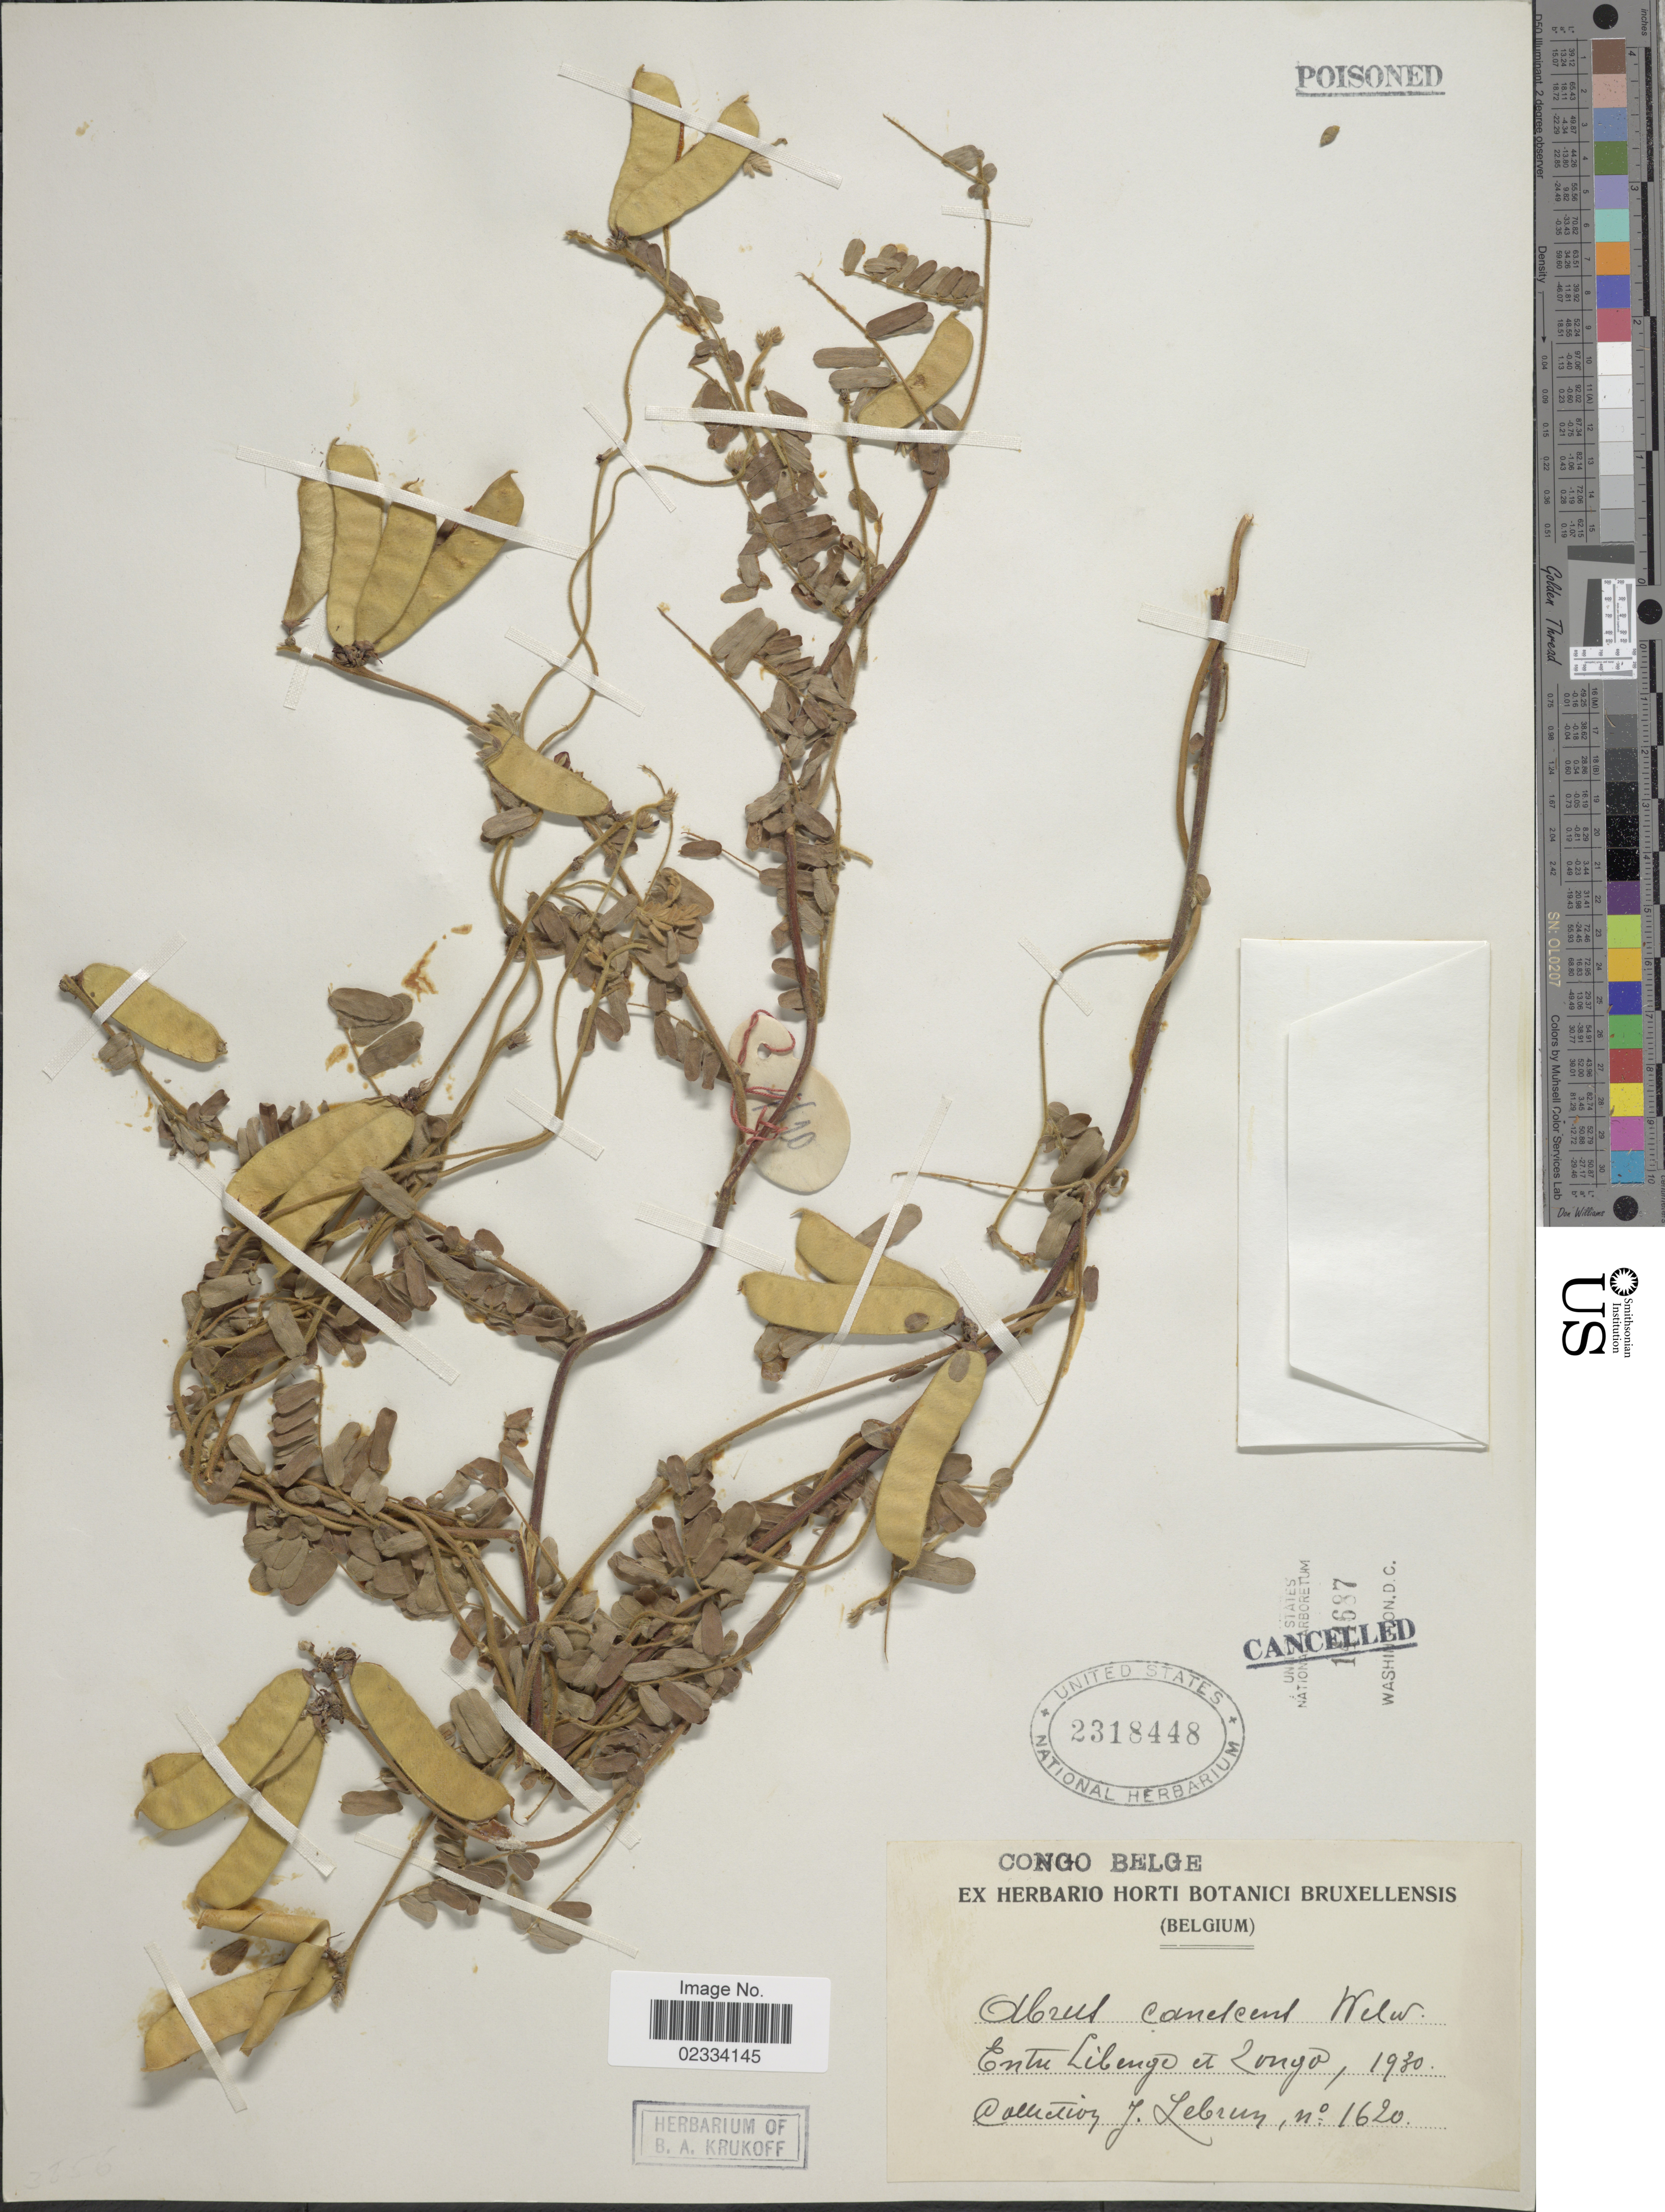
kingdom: Plantae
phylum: Tracheophyta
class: Magnoliopsida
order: Fabales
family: Fabaceae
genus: Abrus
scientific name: Abrus canescens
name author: Welw.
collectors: J. A. Lebrun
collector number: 1620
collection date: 1930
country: Congo, Democratic Republic of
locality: Congo Belge. Entre Libenge et Zongo.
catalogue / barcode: US 2318448